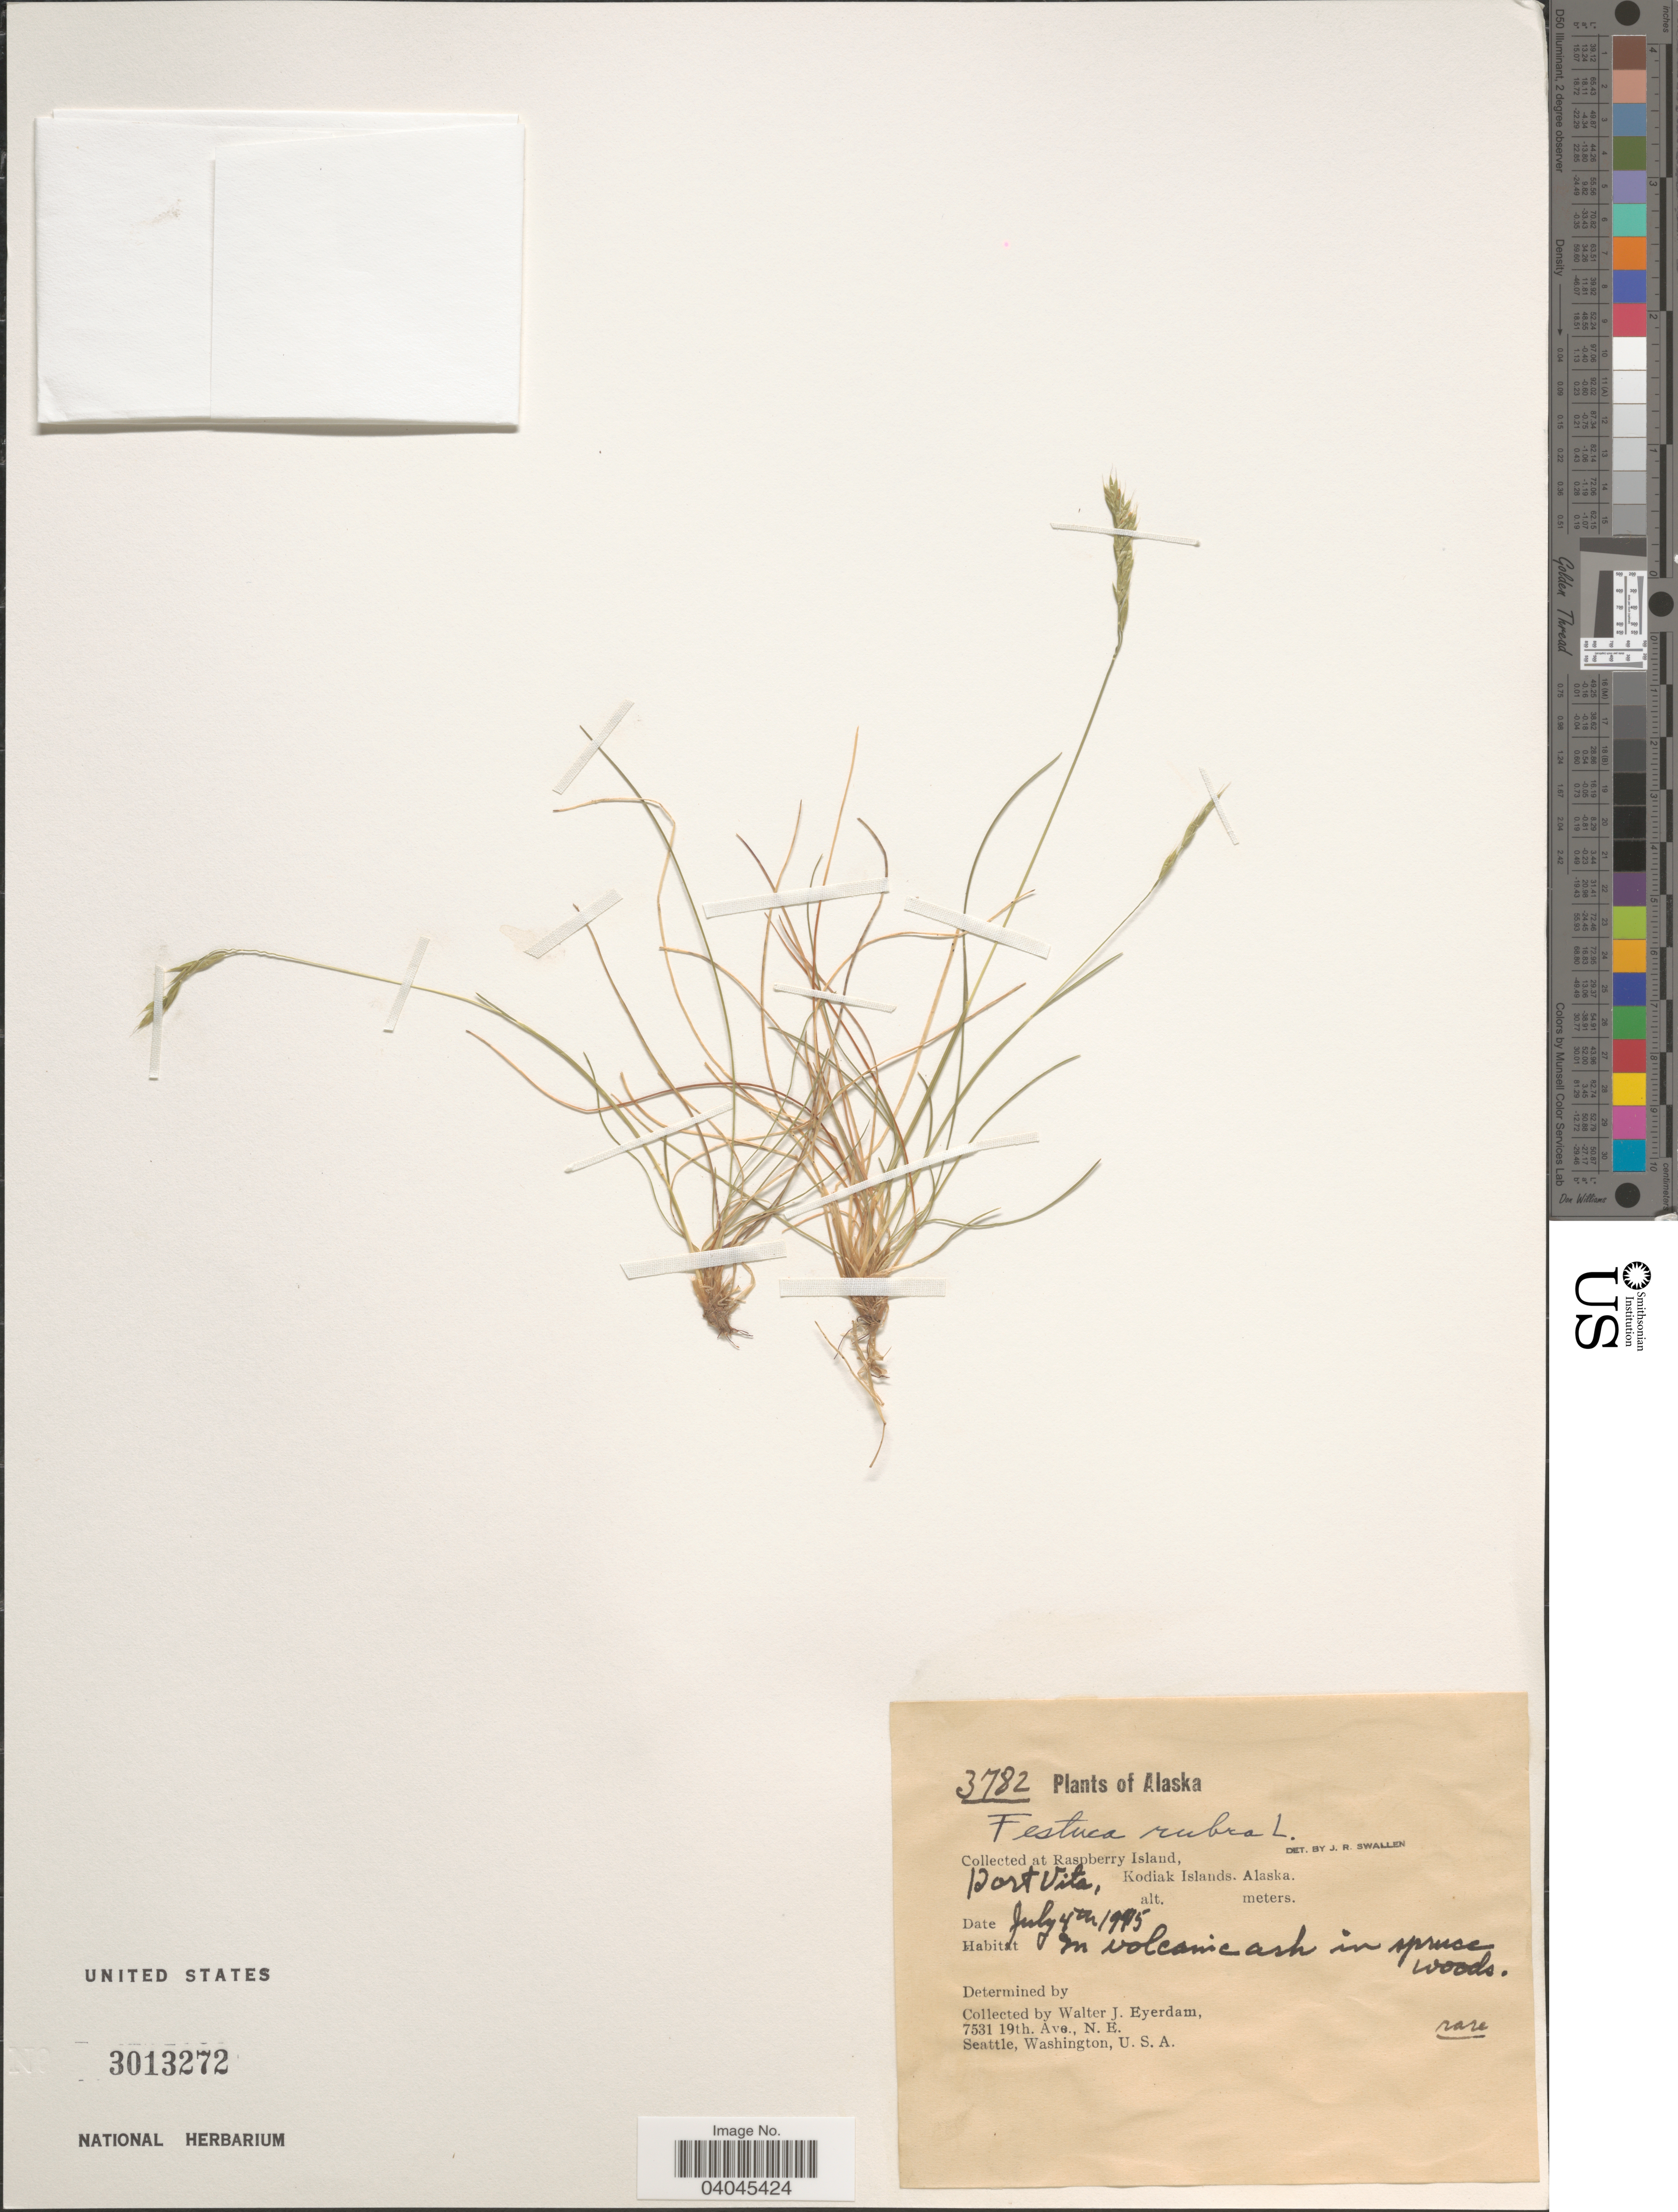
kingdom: Plantae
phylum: Tracheophyta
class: Liliopsida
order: Poales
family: Poaceae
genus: Festuca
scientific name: Festuca rubra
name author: L.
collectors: W. J. Eyerdam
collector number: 3782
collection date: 1995-07-04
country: United States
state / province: Alaska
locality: At Raspberry Island, Port Vita, Kodiak Islands.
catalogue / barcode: US 3013272